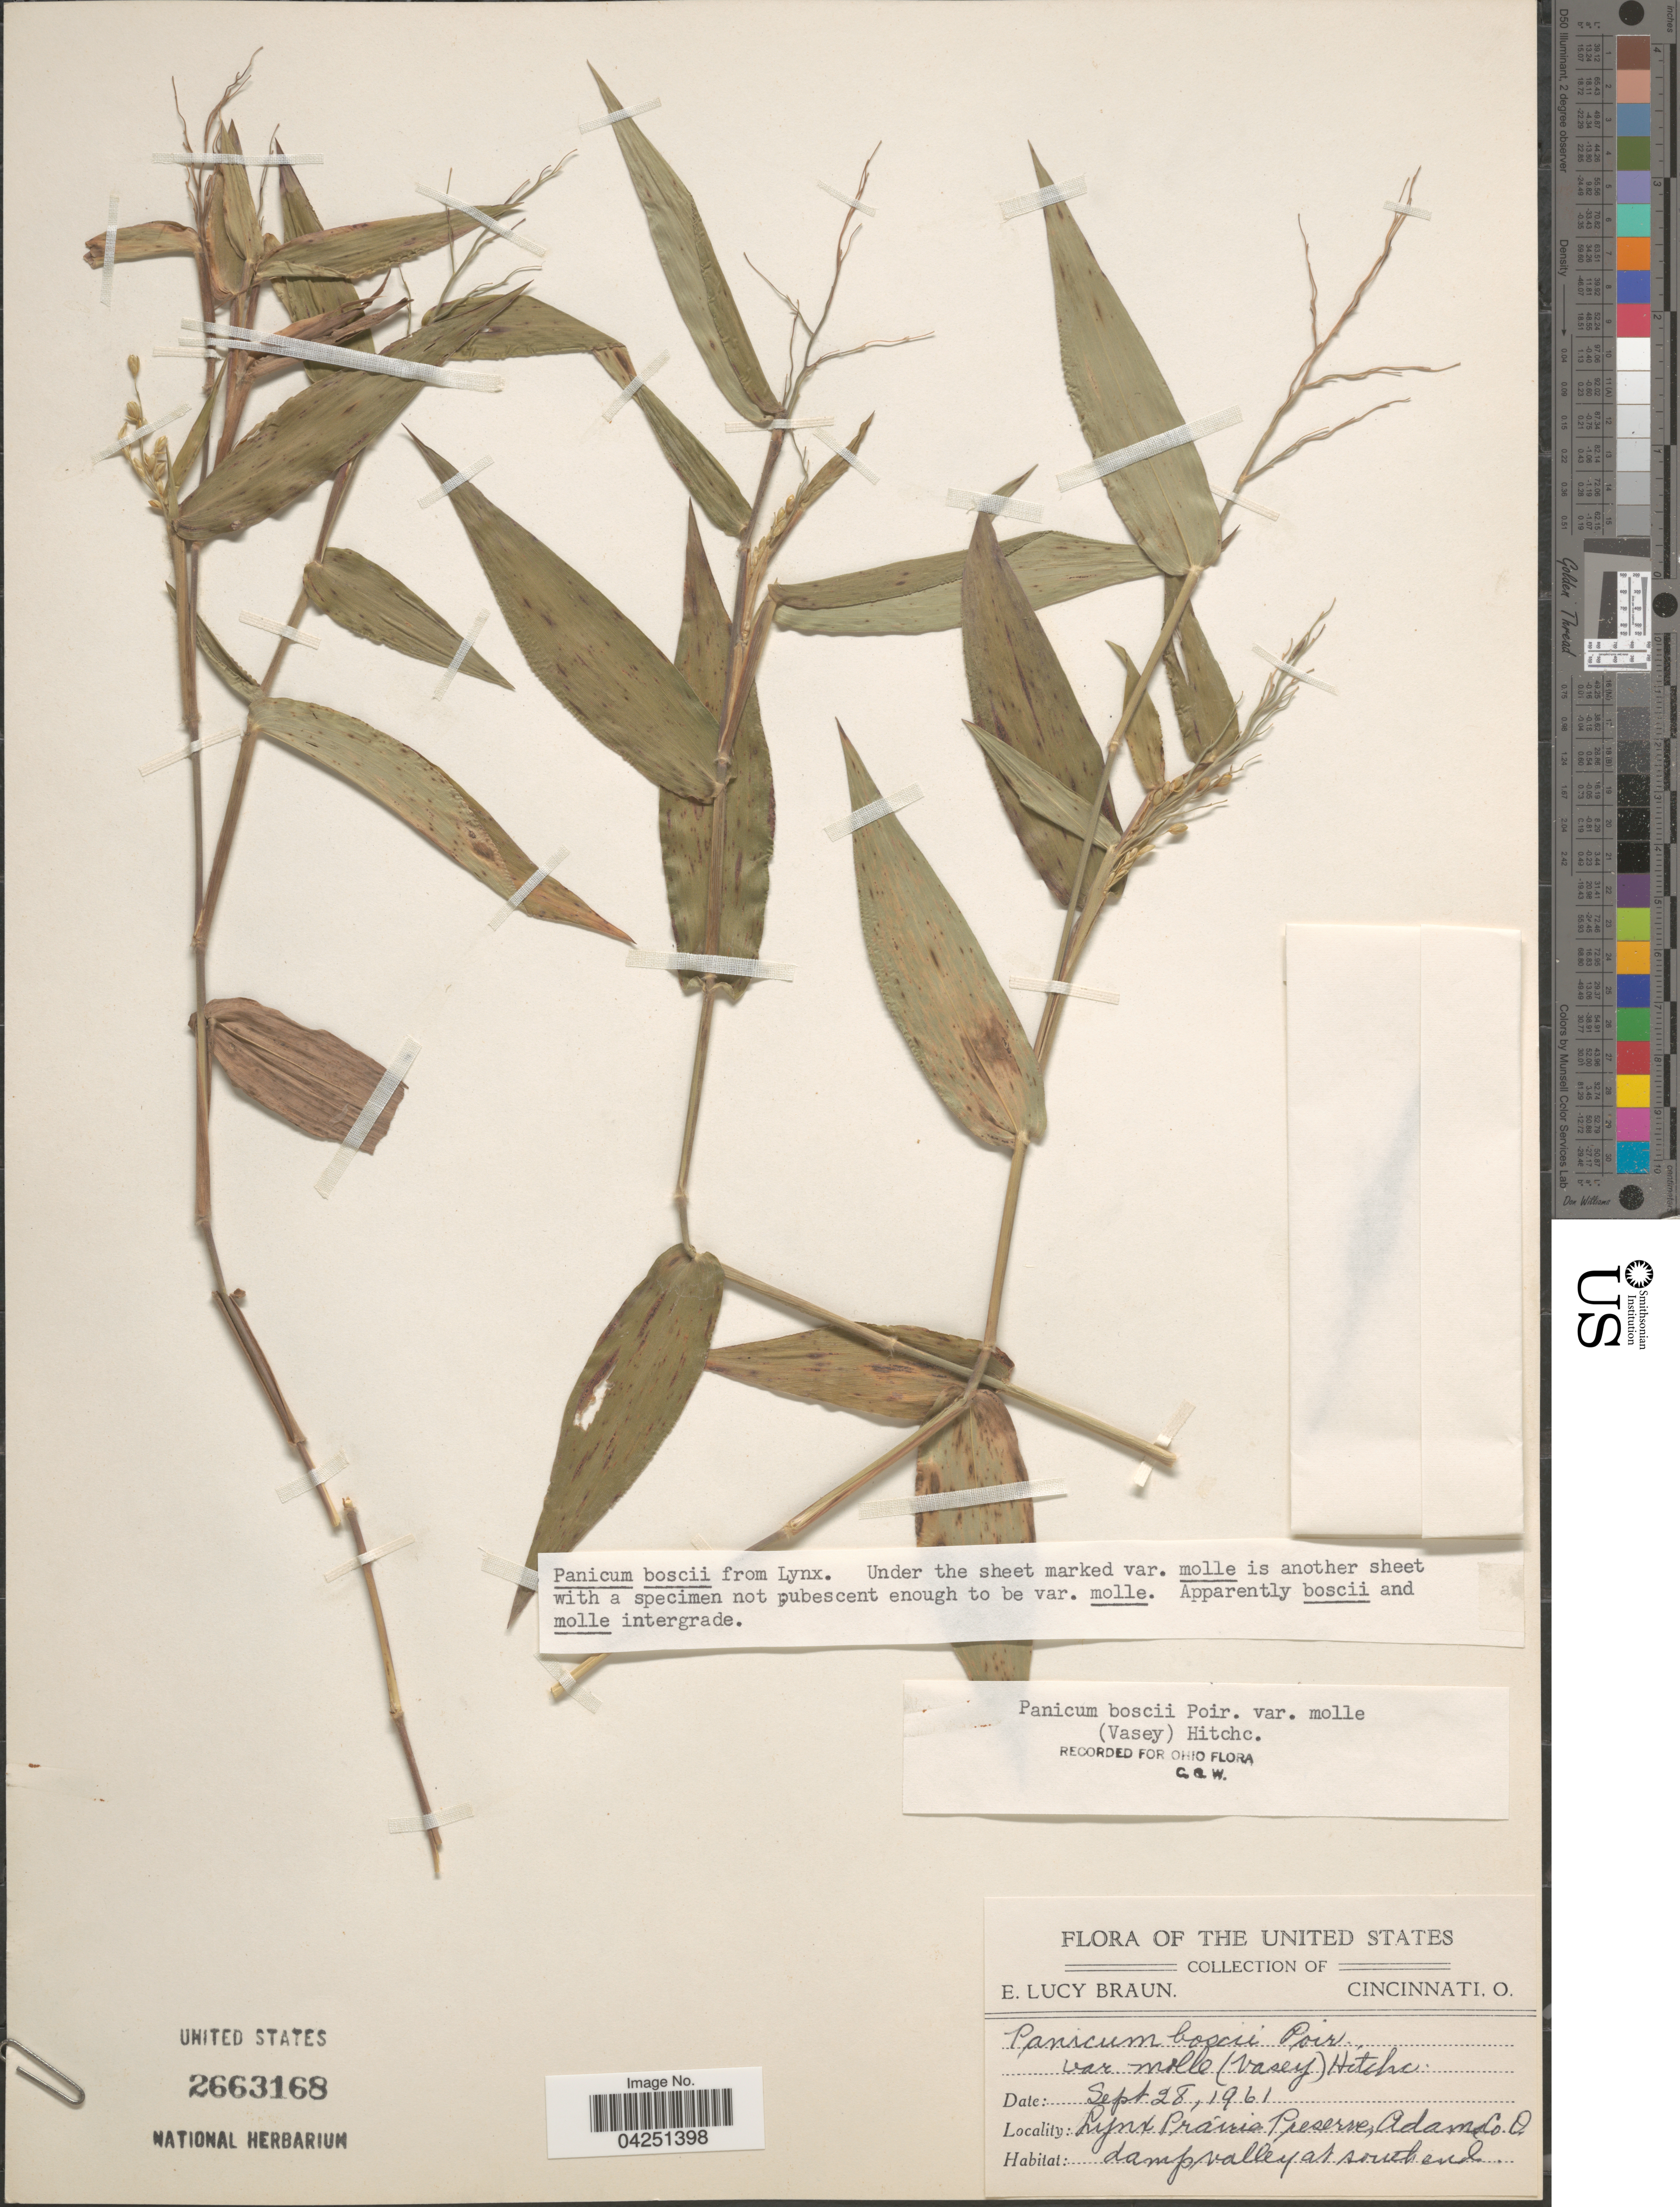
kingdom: Plantae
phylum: Tracheophyta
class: Liliopsida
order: Poales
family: Poaceae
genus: Dichanthelium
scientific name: Dichanthelium acuminatum var. acuminatum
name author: (Sw.) Gould & C.A. Clark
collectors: E. L. Braun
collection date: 1961-09-28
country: United States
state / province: Ohio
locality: Lynx Prairie Preserve, Adams Co. Damp valley at south end.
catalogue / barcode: US 2663168